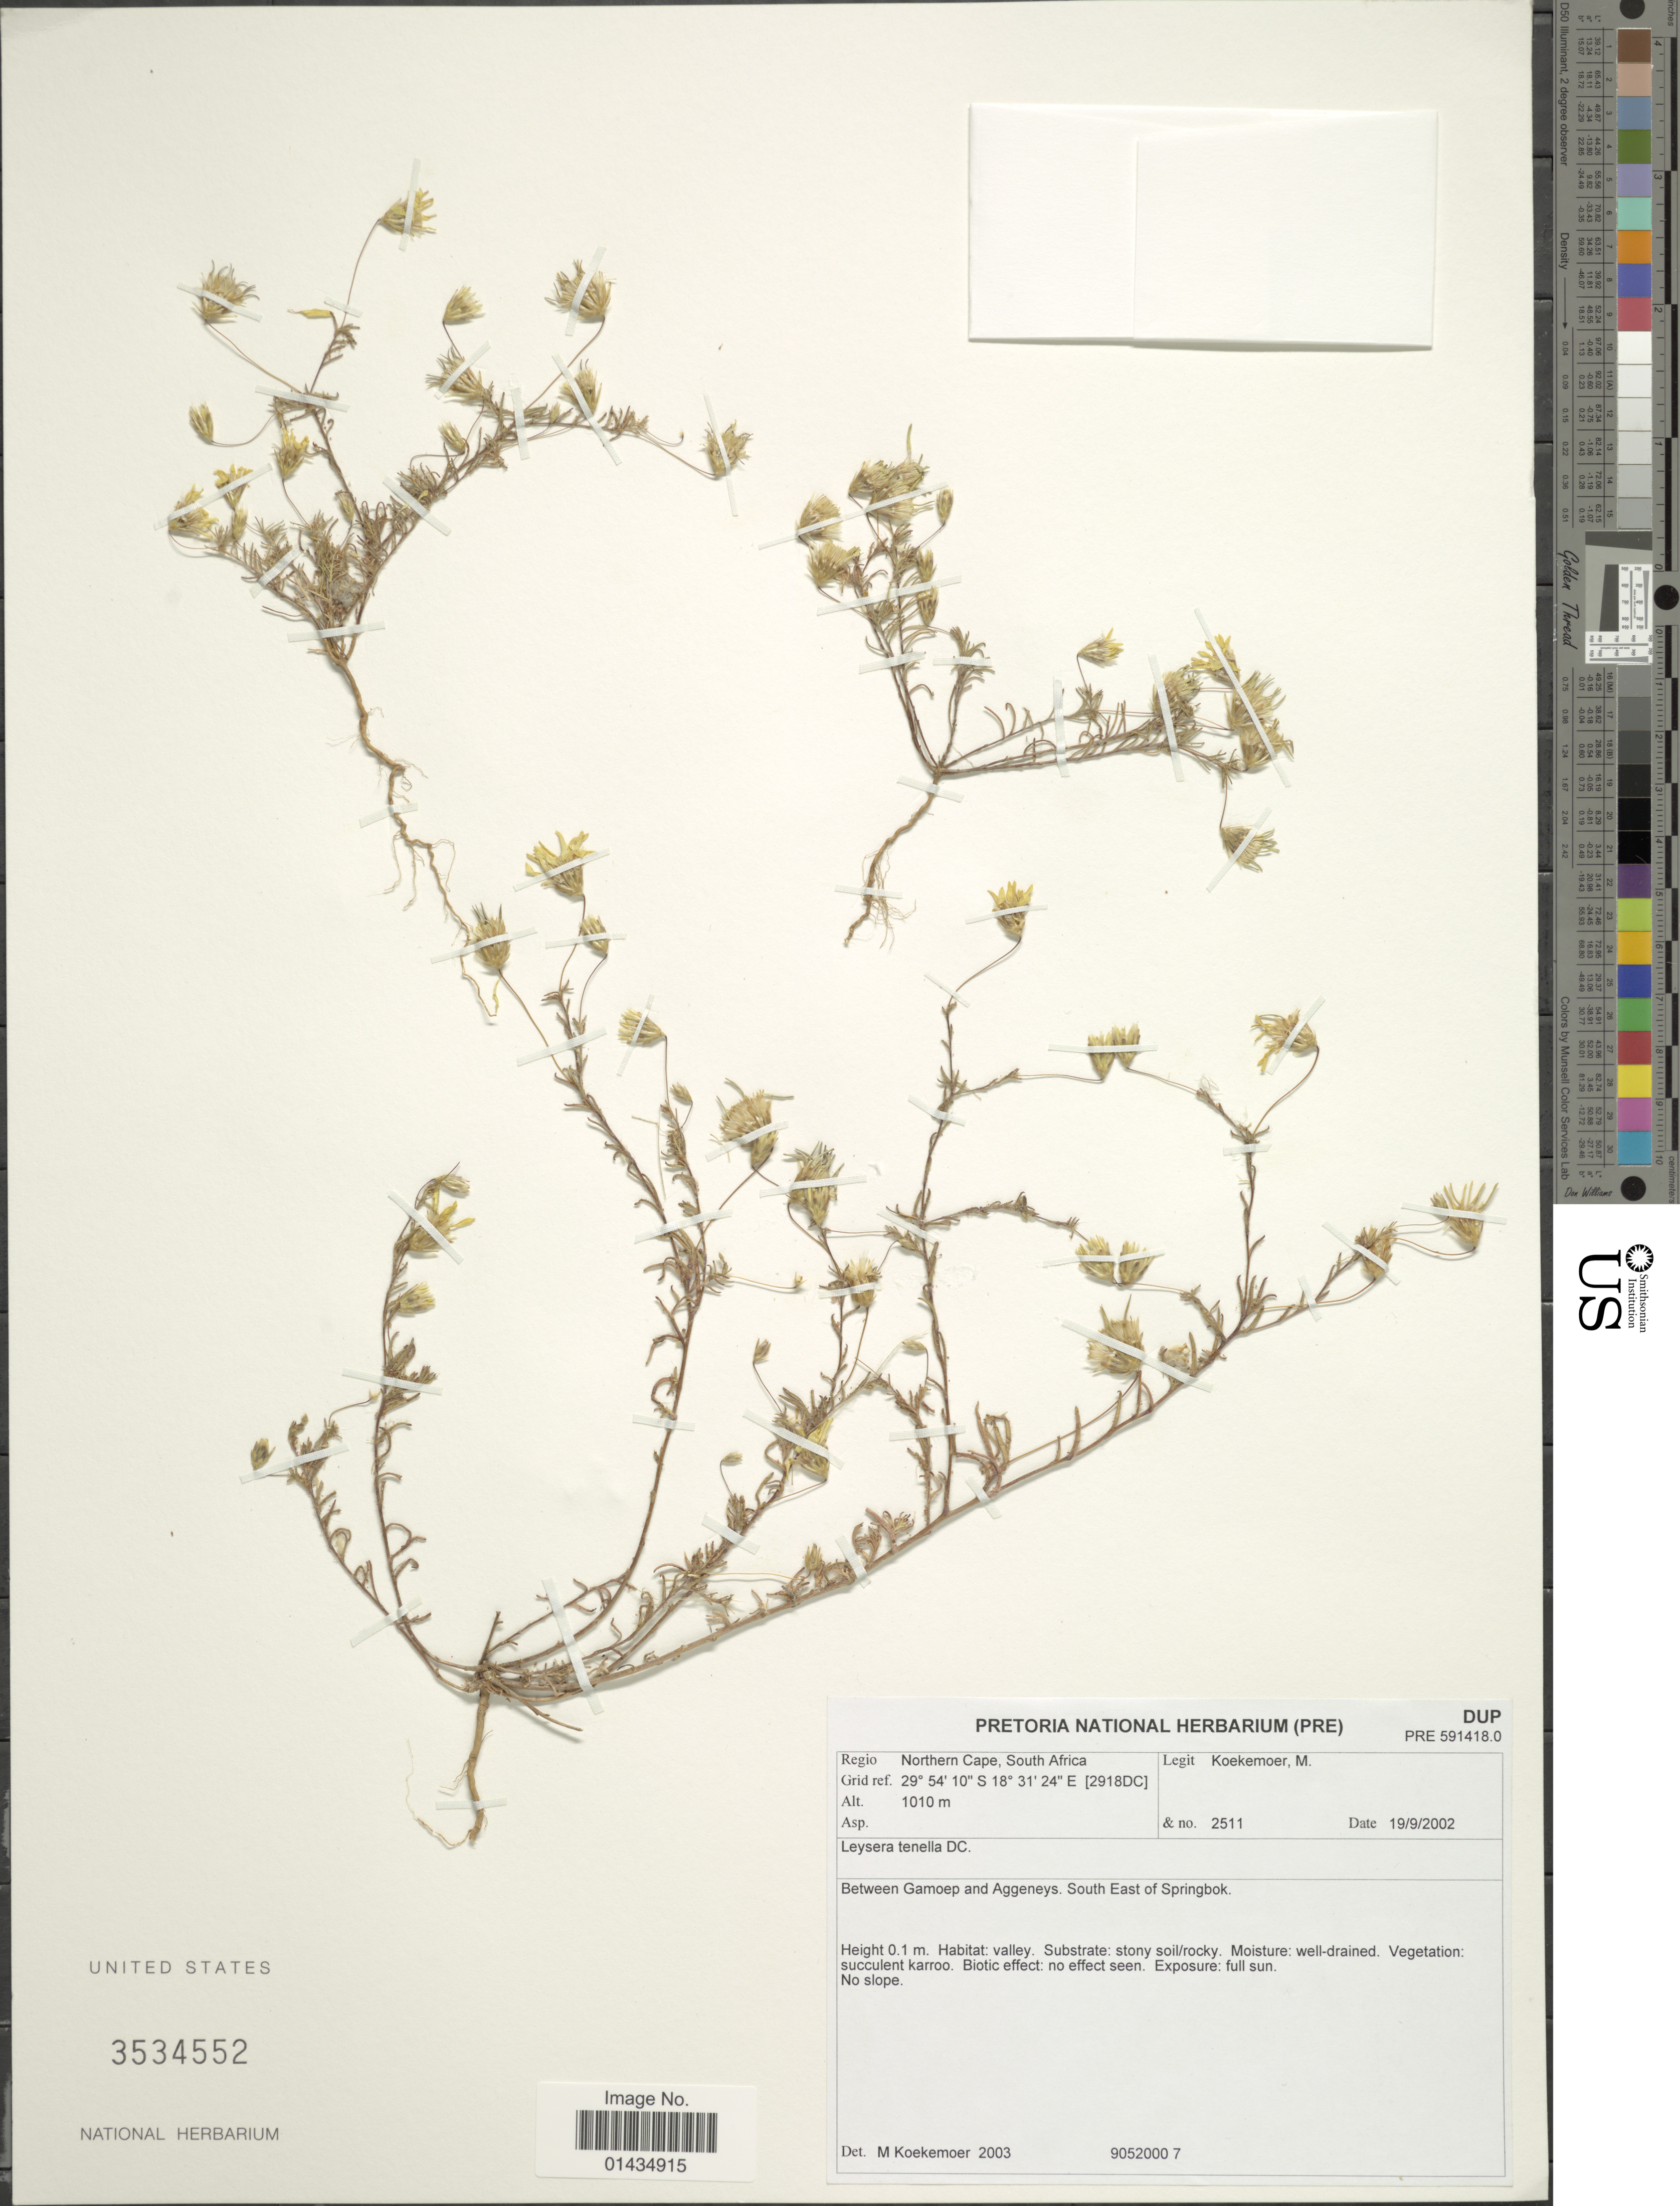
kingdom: Plantae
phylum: Tracheophyta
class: Magnoliopsida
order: Asterales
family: Asteraceae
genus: Leysera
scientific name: Leysera tenella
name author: DC.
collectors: M. Koekemoer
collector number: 2511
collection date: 2002-09-19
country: South Africa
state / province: Northern Cape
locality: Between Gamoep and Aggeneys, South East of Springbok, valley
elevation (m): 1010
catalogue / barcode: US 3534552